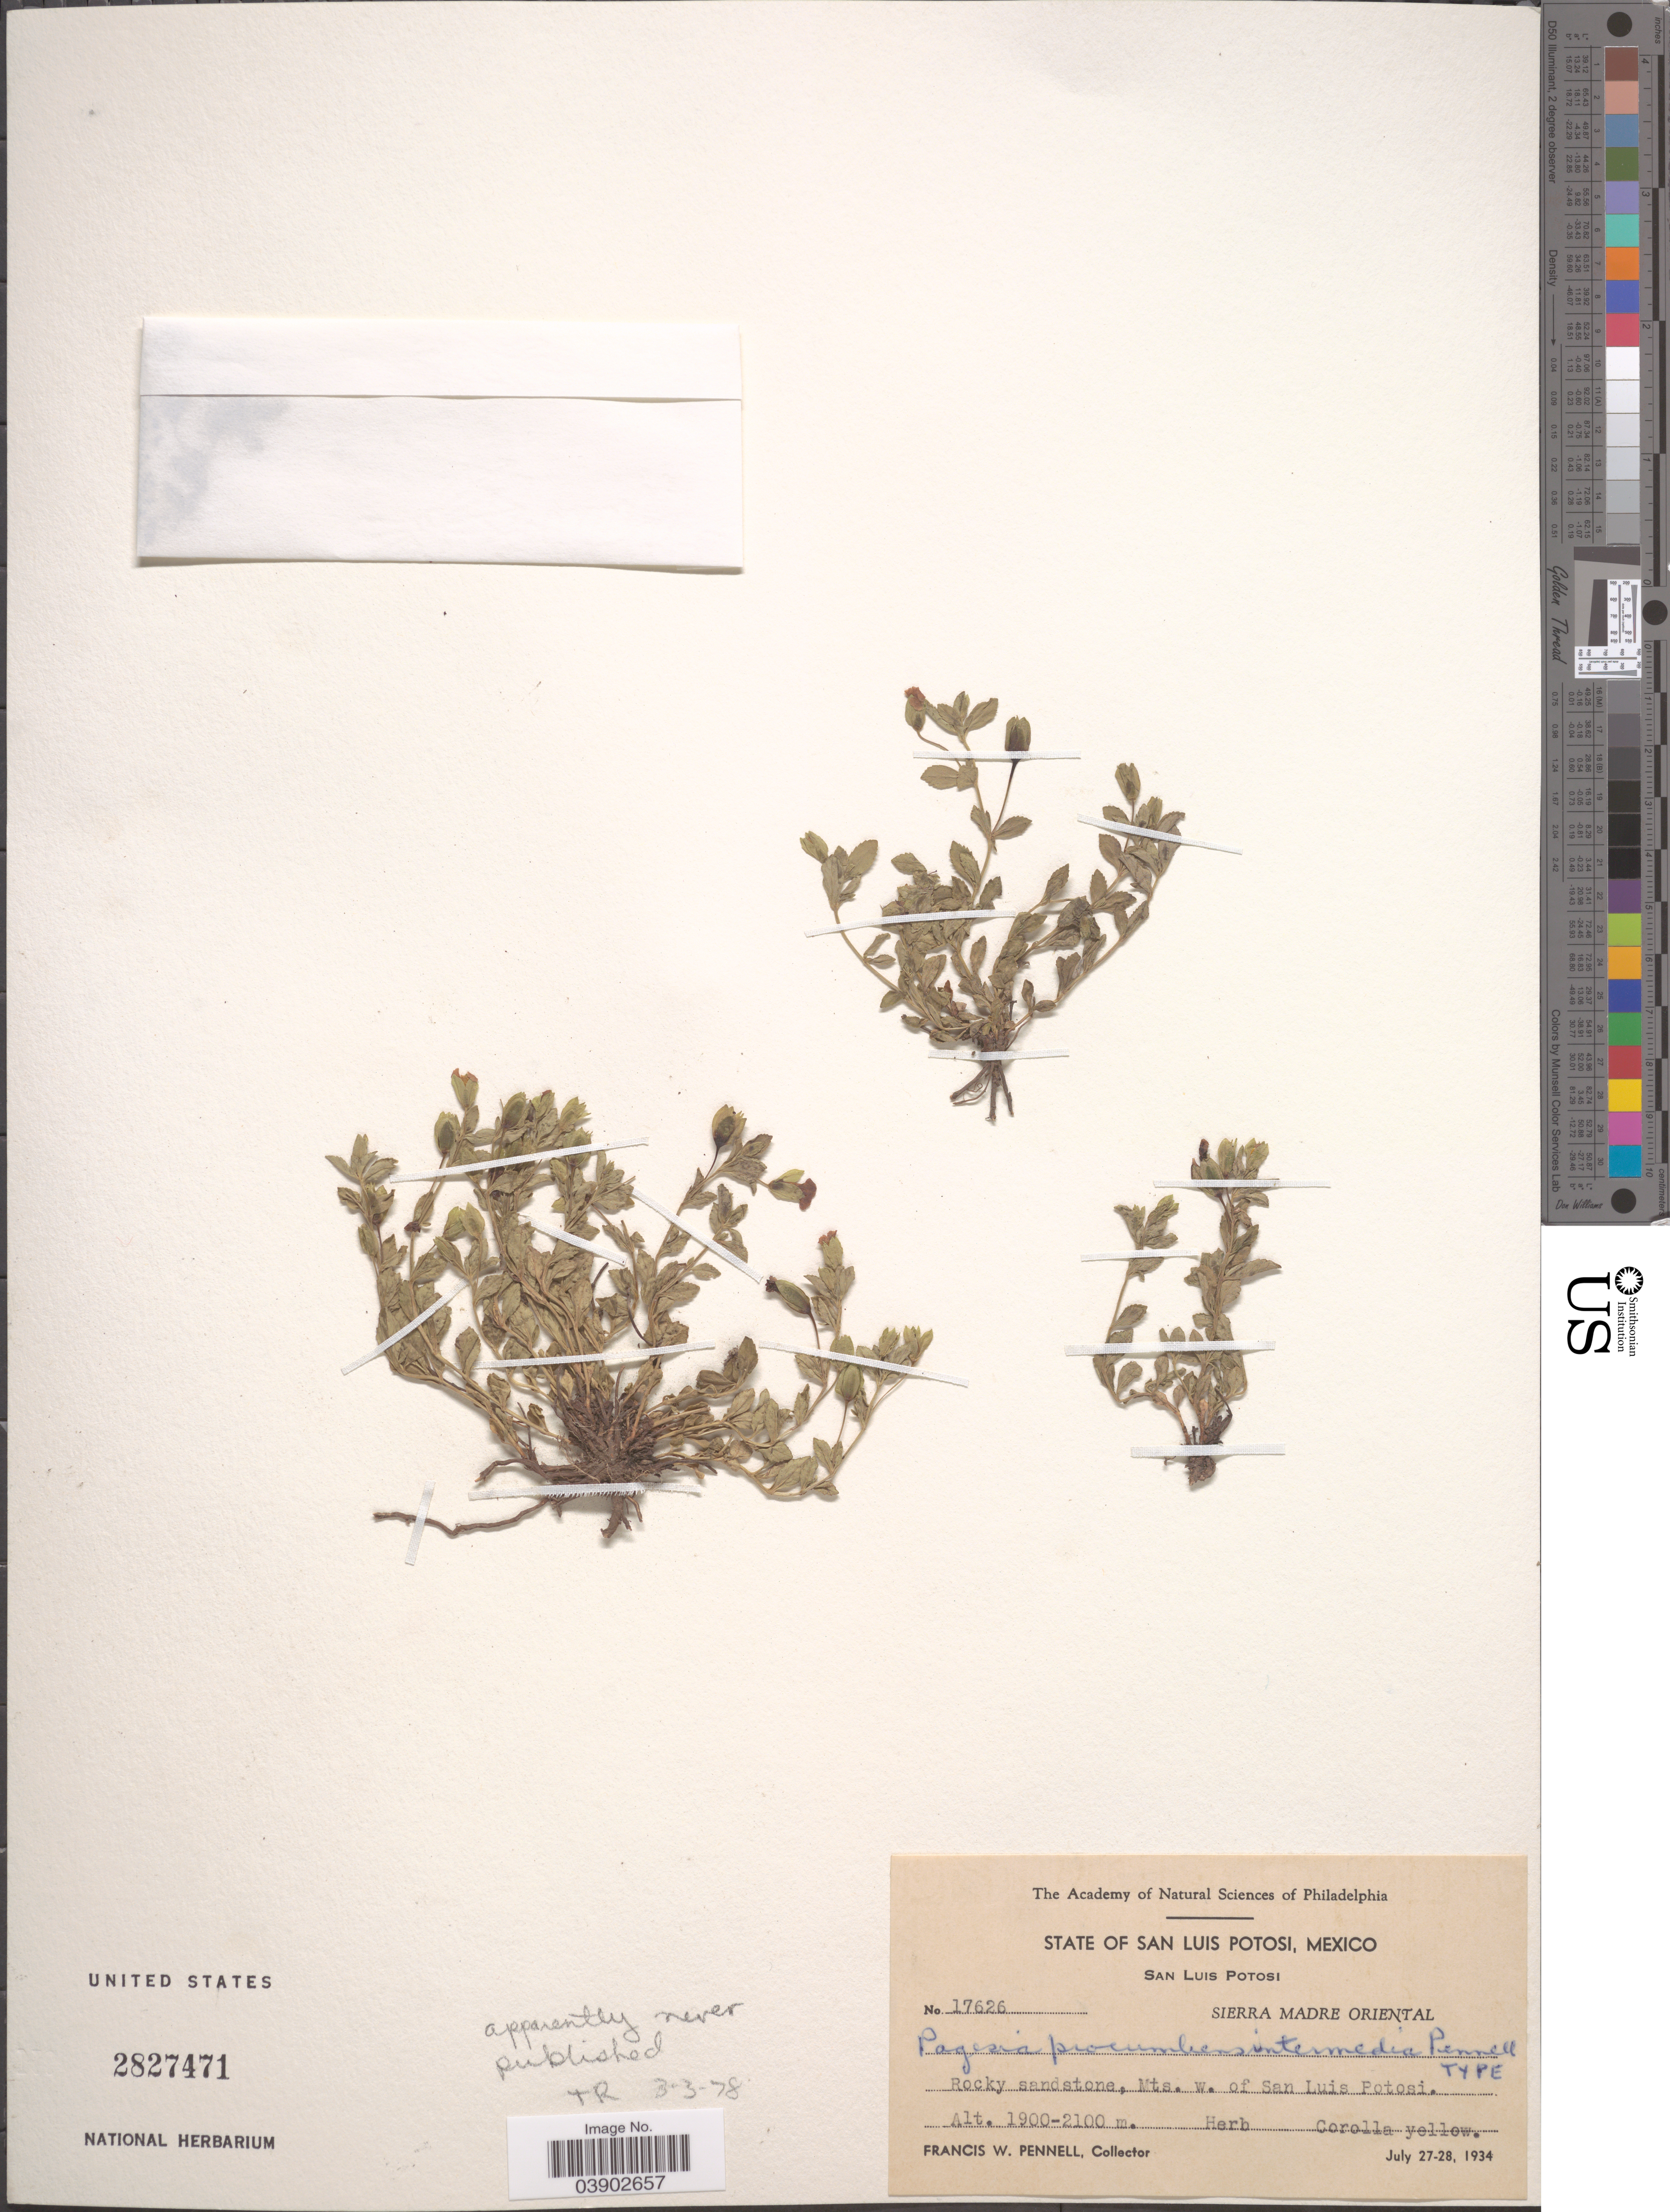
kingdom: Plantae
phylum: Tracheophyta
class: Magnoliopsida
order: Lamiales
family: Plantaginaceae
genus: Mecardonia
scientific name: Mecardonia procumbens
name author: (Mill.) Small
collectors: F. W. Pennell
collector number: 17626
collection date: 1934-07-27/1934-07-28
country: Mexico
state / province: San Luis Potosí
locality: San Luis Potosi. Sierra Madre Oriental. Mts. w. of San Luis Potosi.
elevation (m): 1900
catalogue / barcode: US 2827471